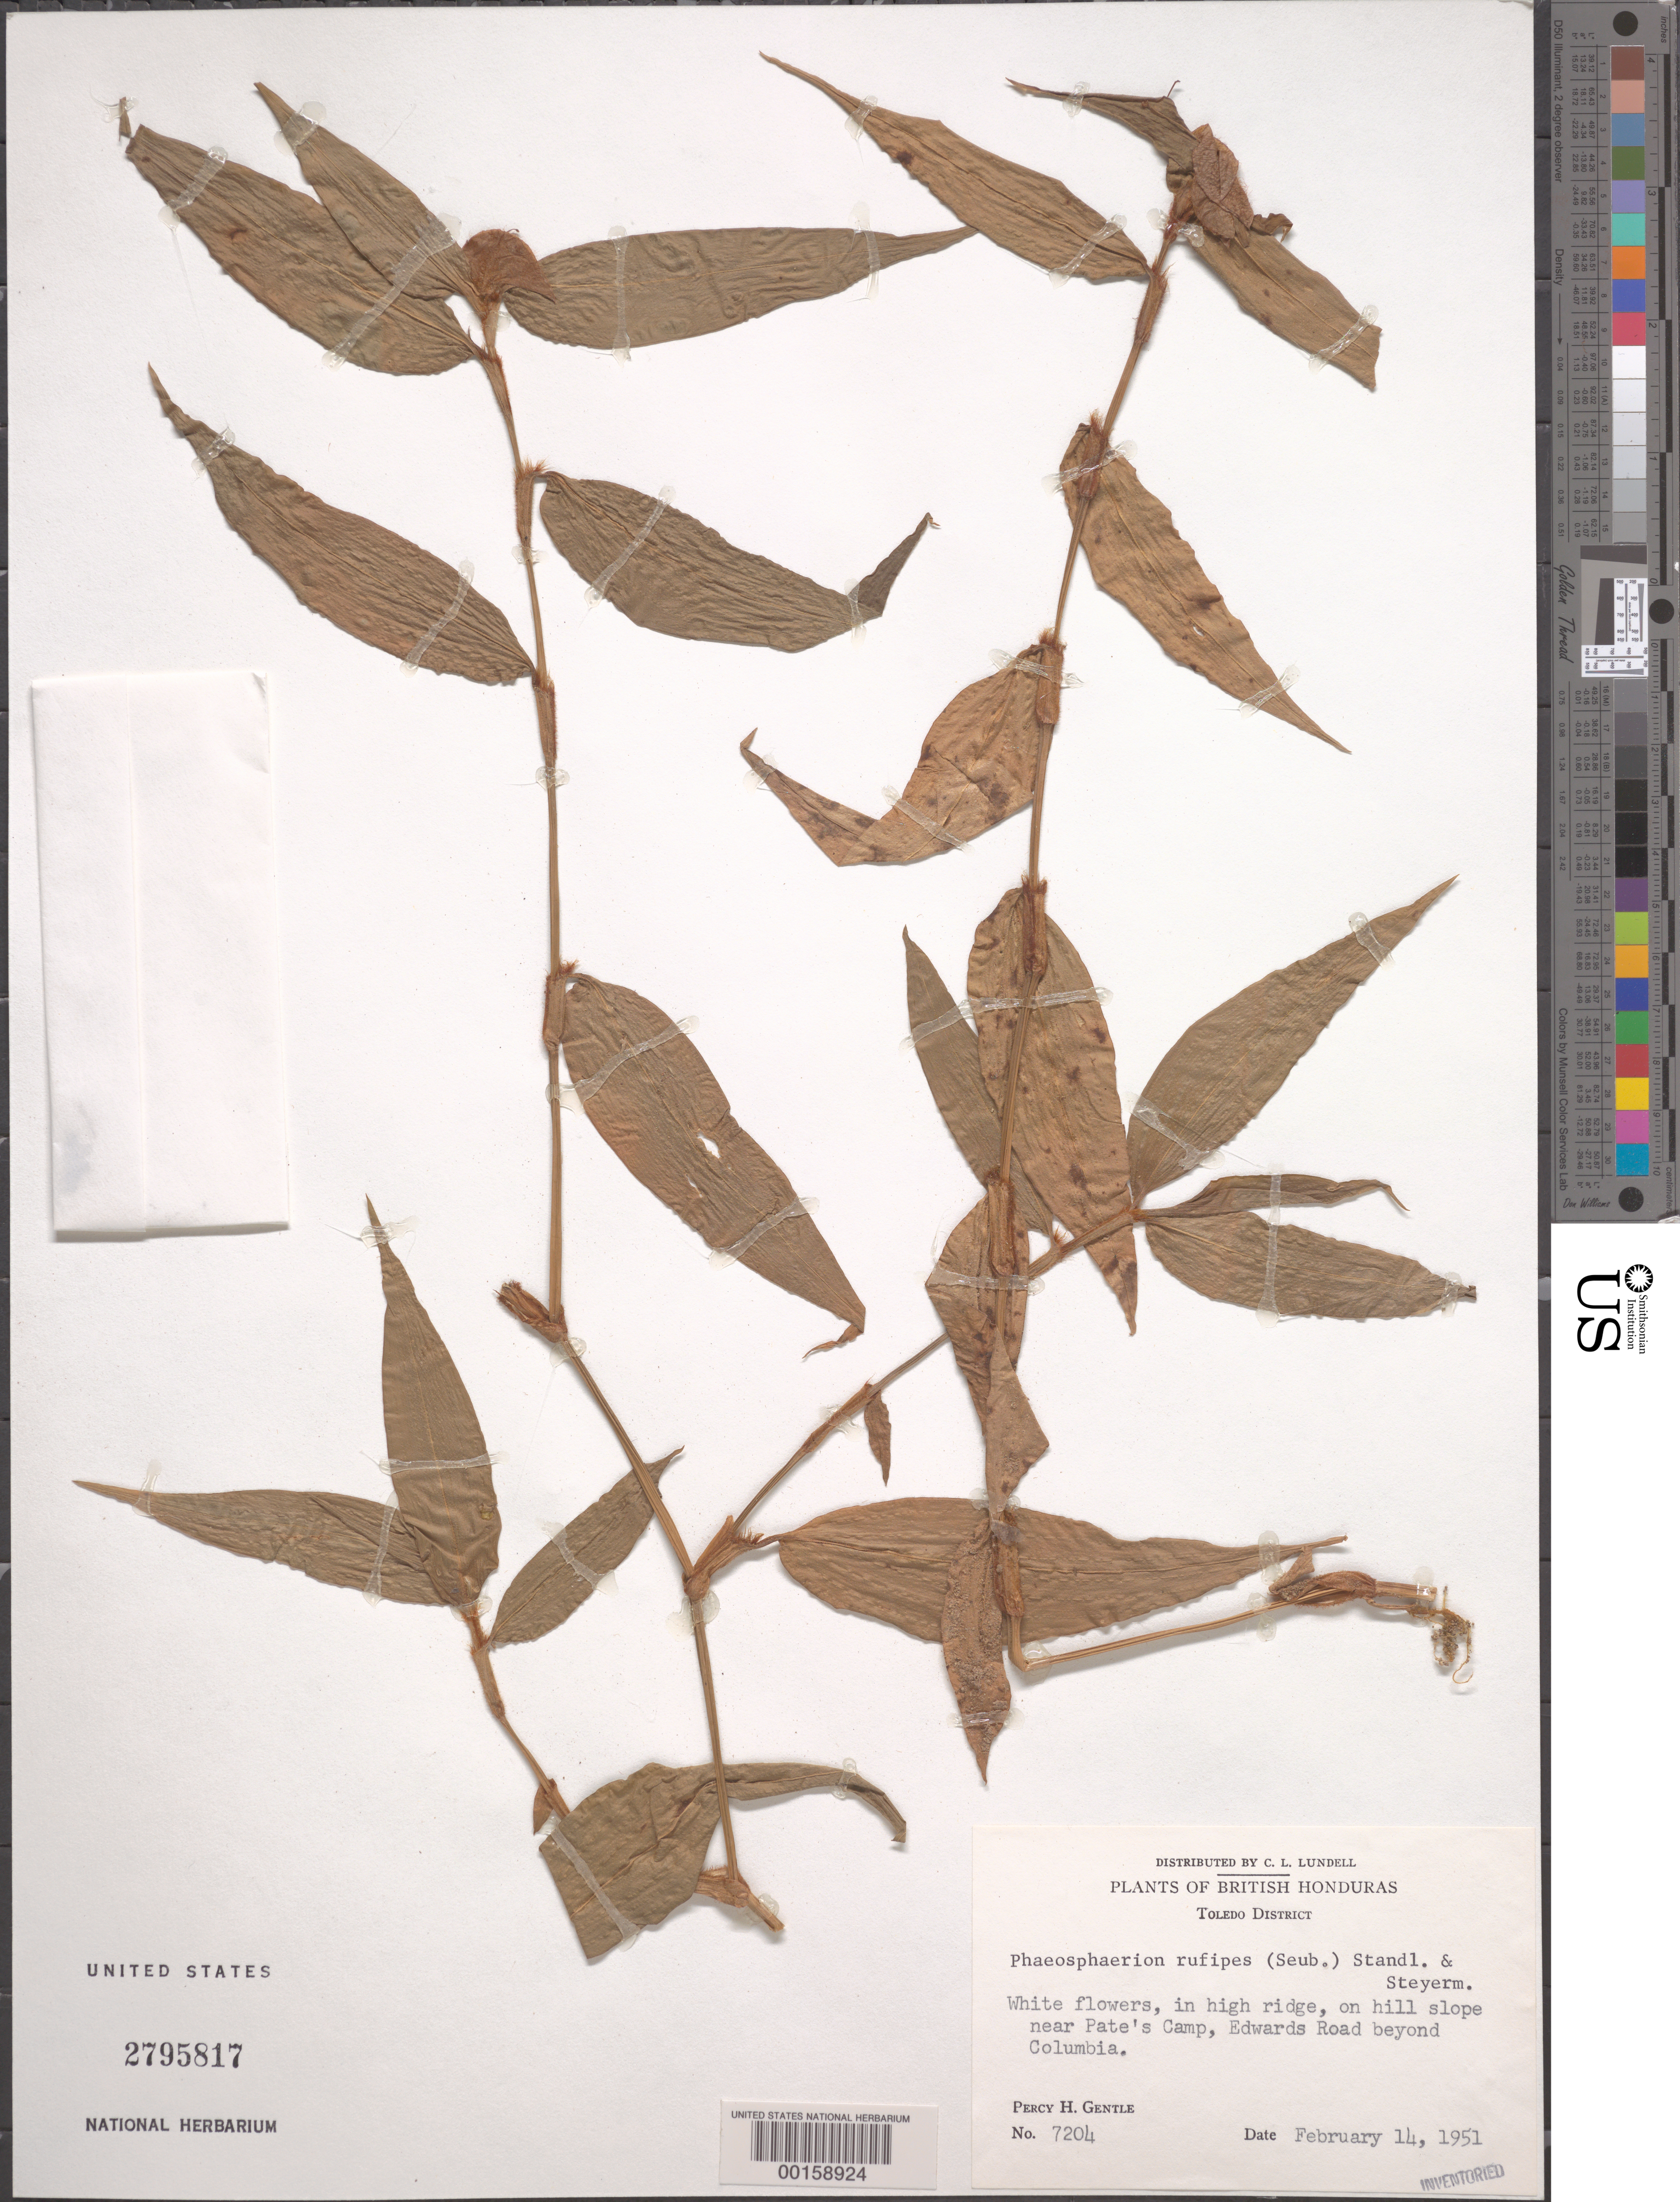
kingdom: Plantae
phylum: Tracheophyta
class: Liliopsida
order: Commelinales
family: Commelinaceae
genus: Commelina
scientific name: Commelina rufipes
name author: Seub.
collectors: P. H. Gentle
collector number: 7204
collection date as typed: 14 Feb 1951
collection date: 1951-02-14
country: Belize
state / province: Toledo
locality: Near Pate's Camp, Edwards Rd beyond Columbia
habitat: High ridge; slope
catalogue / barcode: US 2795817